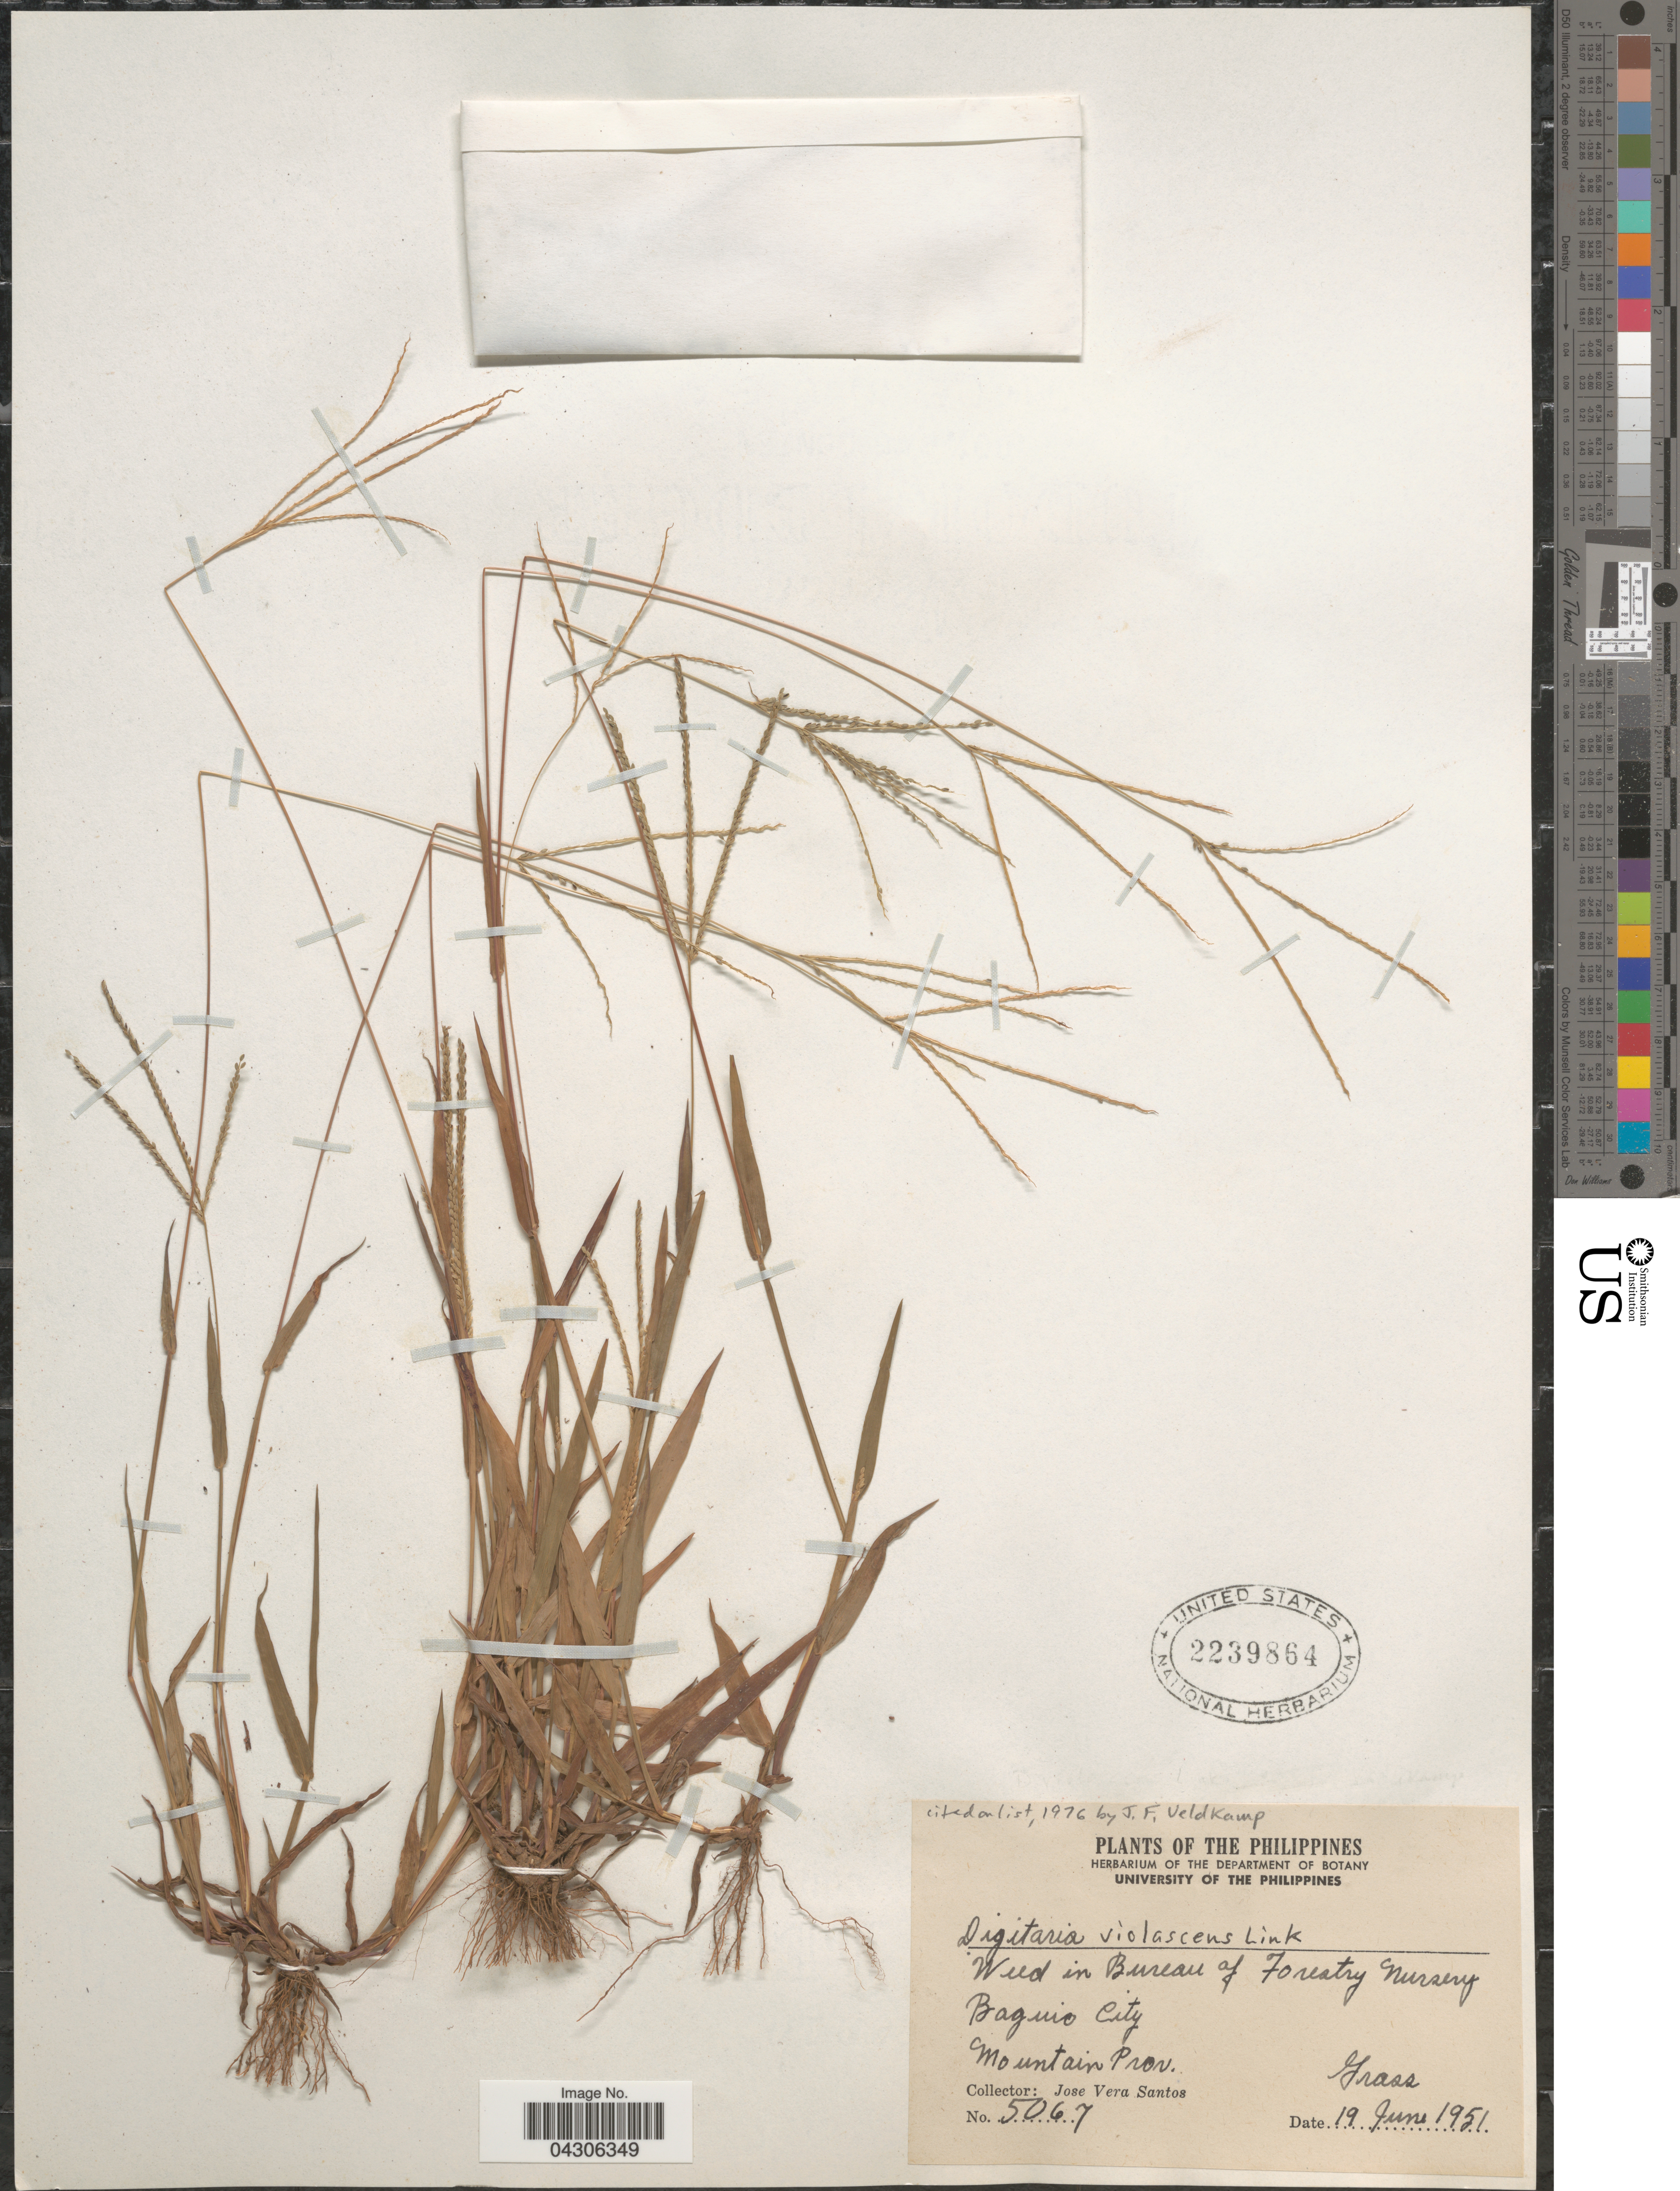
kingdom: Plantae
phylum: Tracheophyta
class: Liliopsida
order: Poales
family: Poaceae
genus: Digitaria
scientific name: Digitaria violascens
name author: Link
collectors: J. Vera Santos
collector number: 5067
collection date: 1951-06-19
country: Philippines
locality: Weed in Bureau of Forestry Nursery. Baguio City. Mountain Prov.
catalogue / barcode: US 2239864